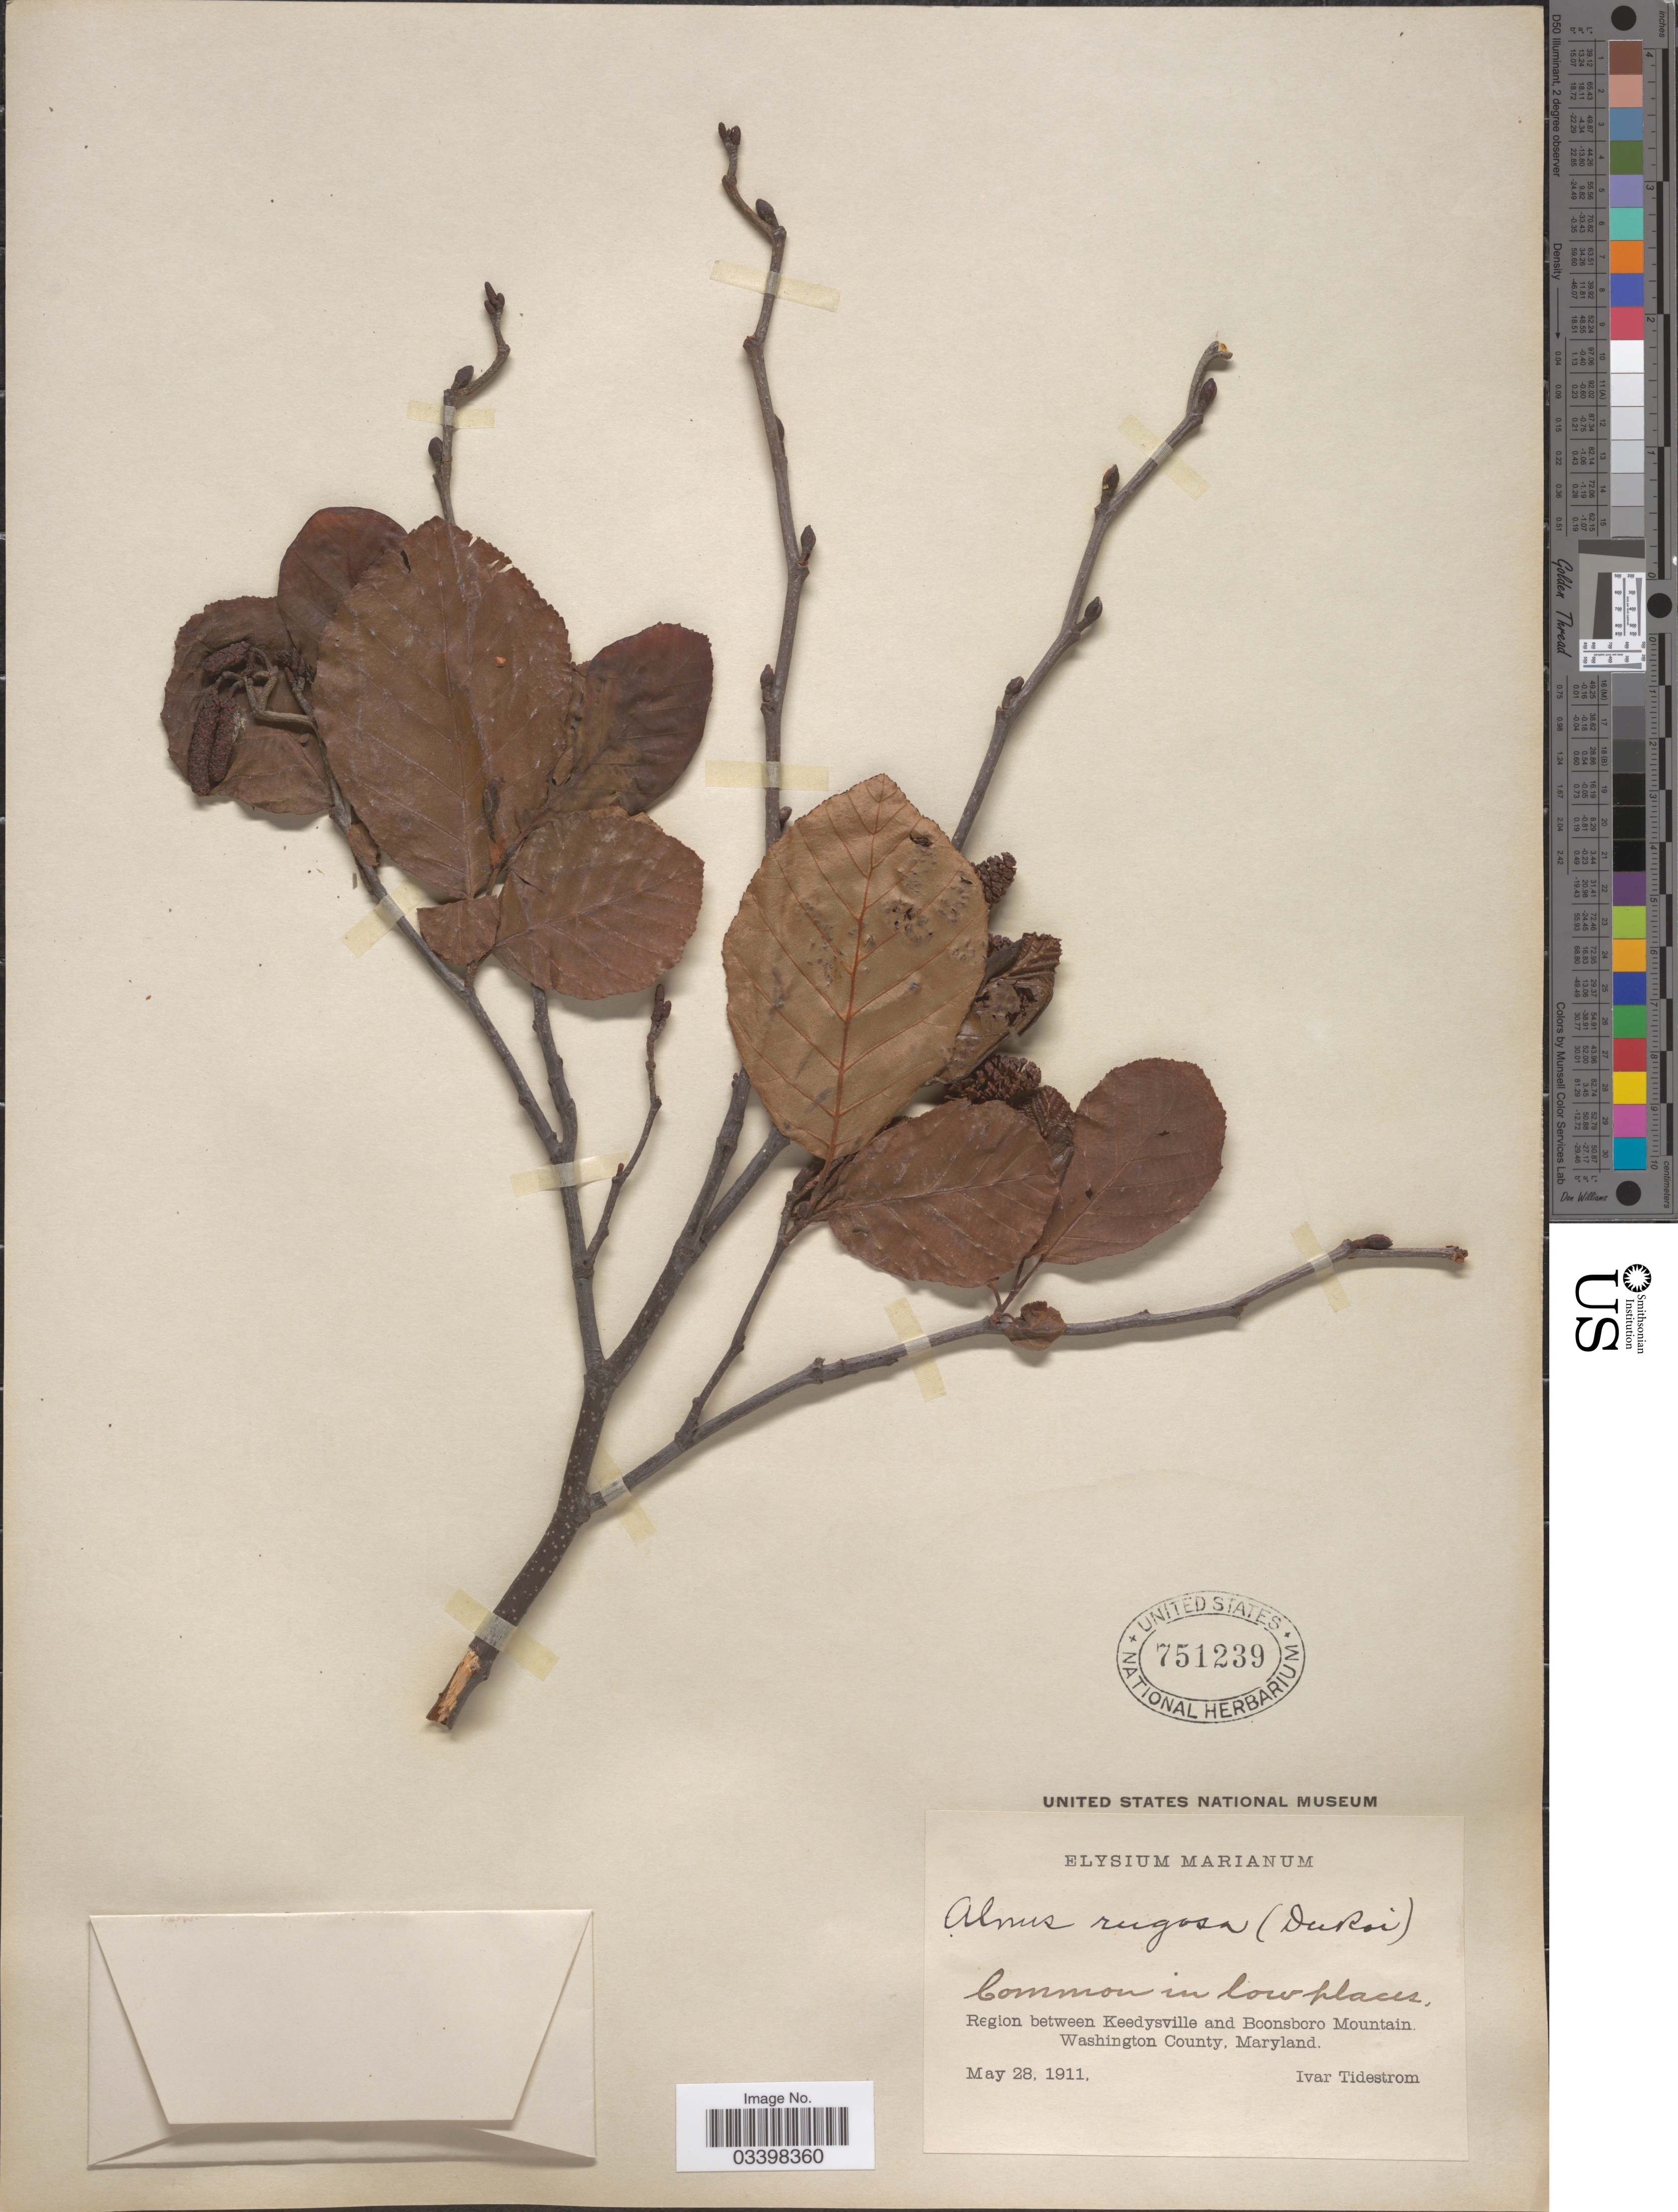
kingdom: Plantae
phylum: Tracheophyta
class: Magnoliopsida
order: Fagales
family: Betulaceae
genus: Alnus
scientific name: Alnus serrulata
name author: (Aiton) Willd.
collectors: I. F. Tidestrom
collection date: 1911-05-28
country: United States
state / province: Maryland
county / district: Washington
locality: Region between Keedysville and Boonsboro Mountain. Washington County.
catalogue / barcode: US 751239